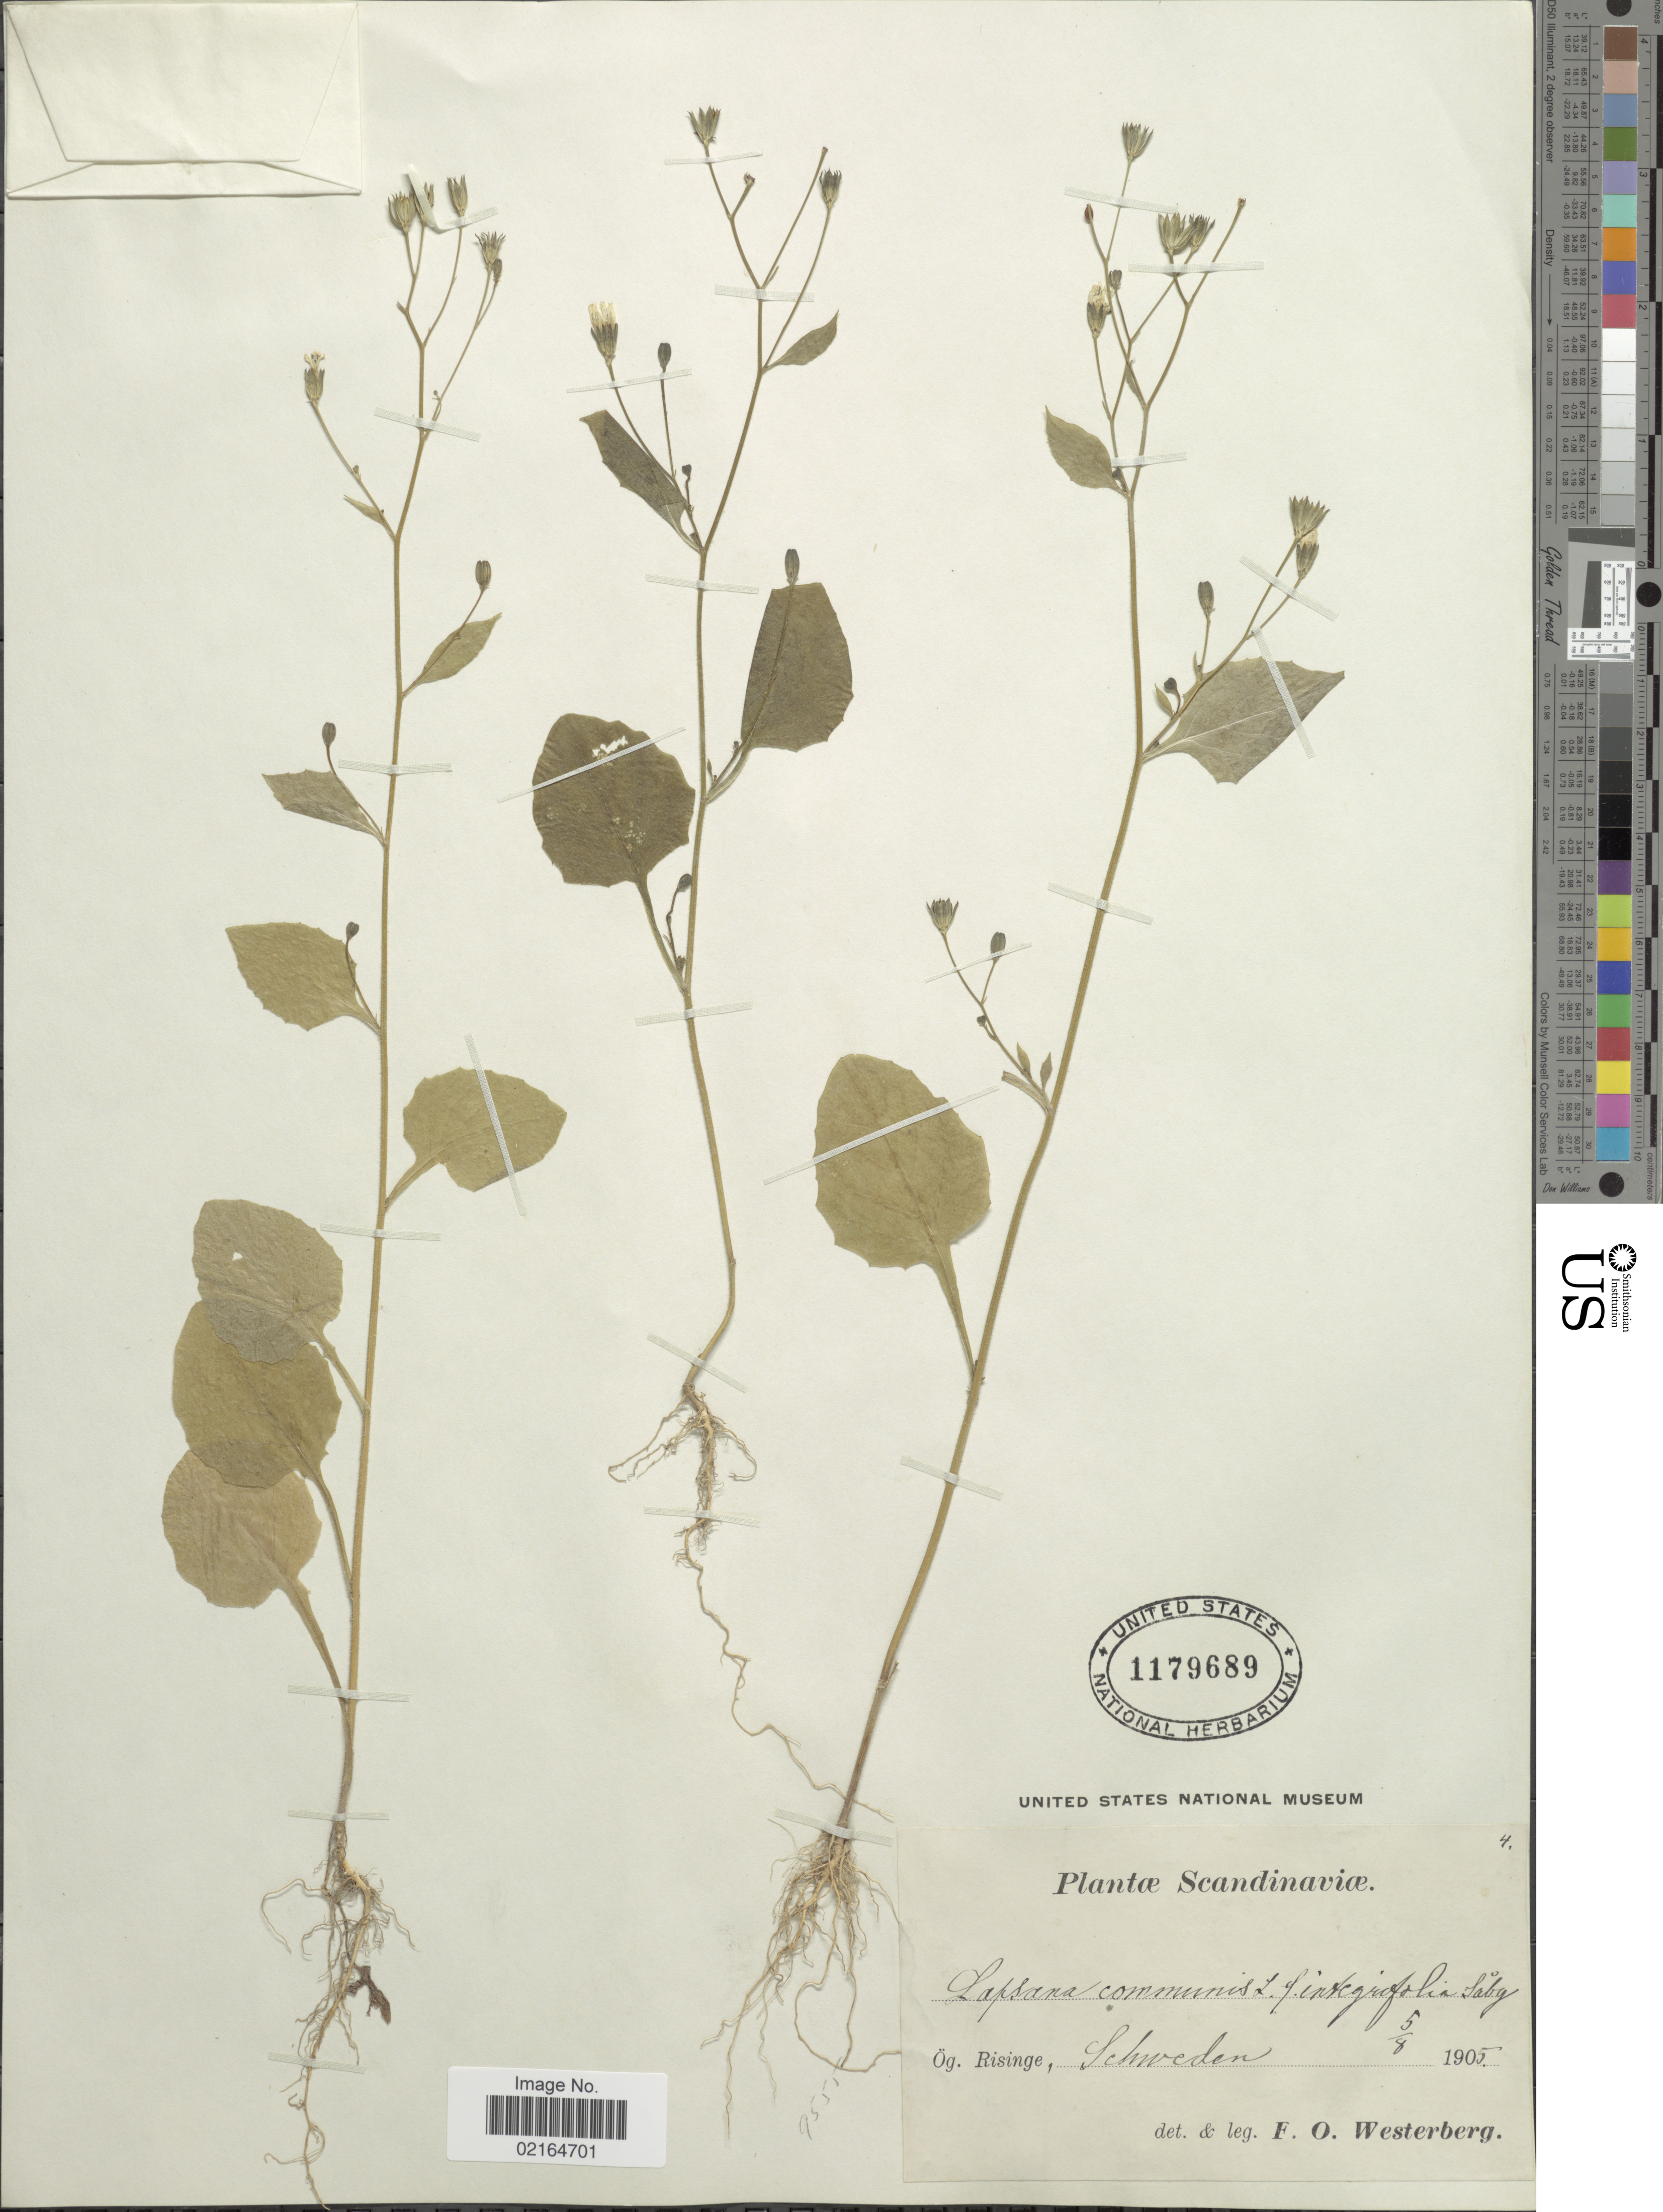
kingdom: Plantae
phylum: Tracheophyta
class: Magnoliopsida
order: Asterales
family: Asteraceae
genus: Lapsana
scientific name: Lapsana communis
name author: L.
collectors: F. Westerberg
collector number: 4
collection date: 1905-08-05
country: Sweden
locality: Scandinaviae, Ög. Risinge, Schweden.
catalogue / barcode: US 1179689